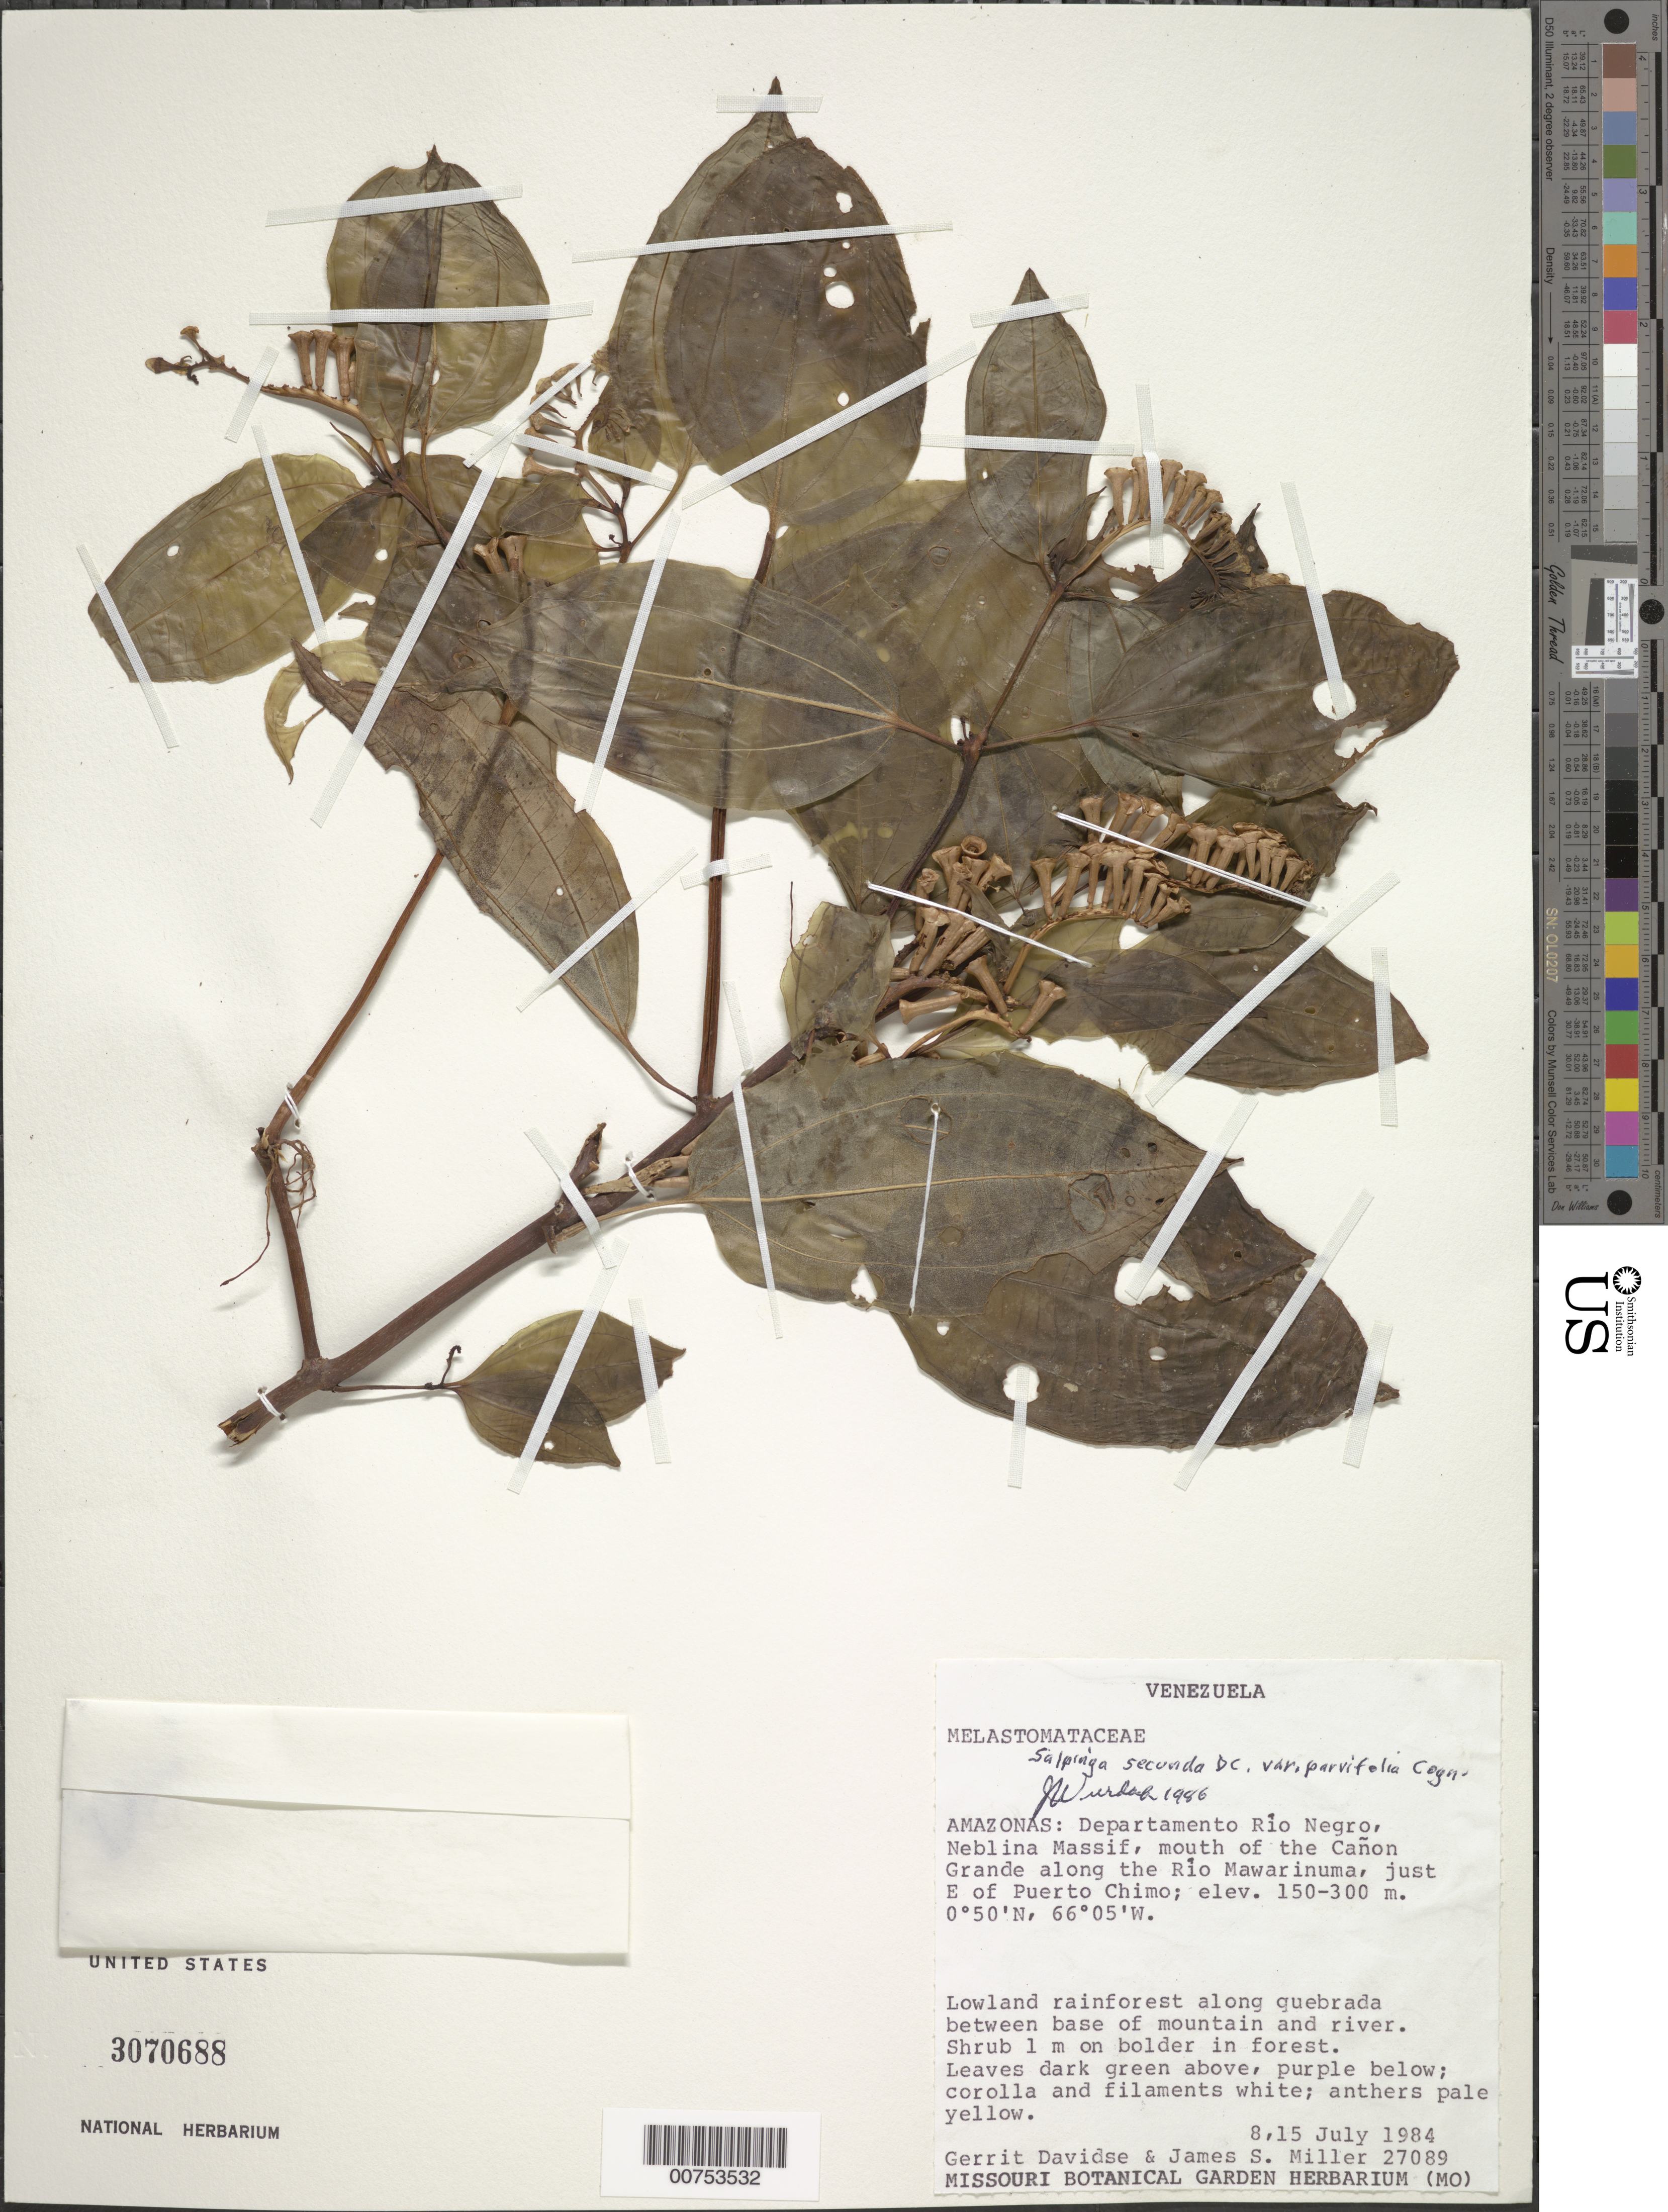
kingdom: Plantae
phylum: Tracheophyta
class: Magnoliopsida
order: Myrtales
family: Melastomataceae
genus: Salpinga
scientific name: Salpinga secunda var. parvifolia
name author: Cogn.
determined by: Wurdack, John J., (US), US (UNITED STATES)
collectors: G. Davidse & J. S. Miller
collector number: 27089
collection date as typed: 6-Jul-84 to 15-Jul-84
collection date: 1984-07-06/1984-07-15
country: Venezuela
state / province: Amazonas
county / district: Río Negro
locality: Neblina Base Camp to mouth of Canyon Grande, along Río Mawarinuma, just E of Puerto Chimo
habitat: Lowland rainforest along quebrada; on boulder in forest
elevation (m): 150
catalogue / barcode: US 3070688